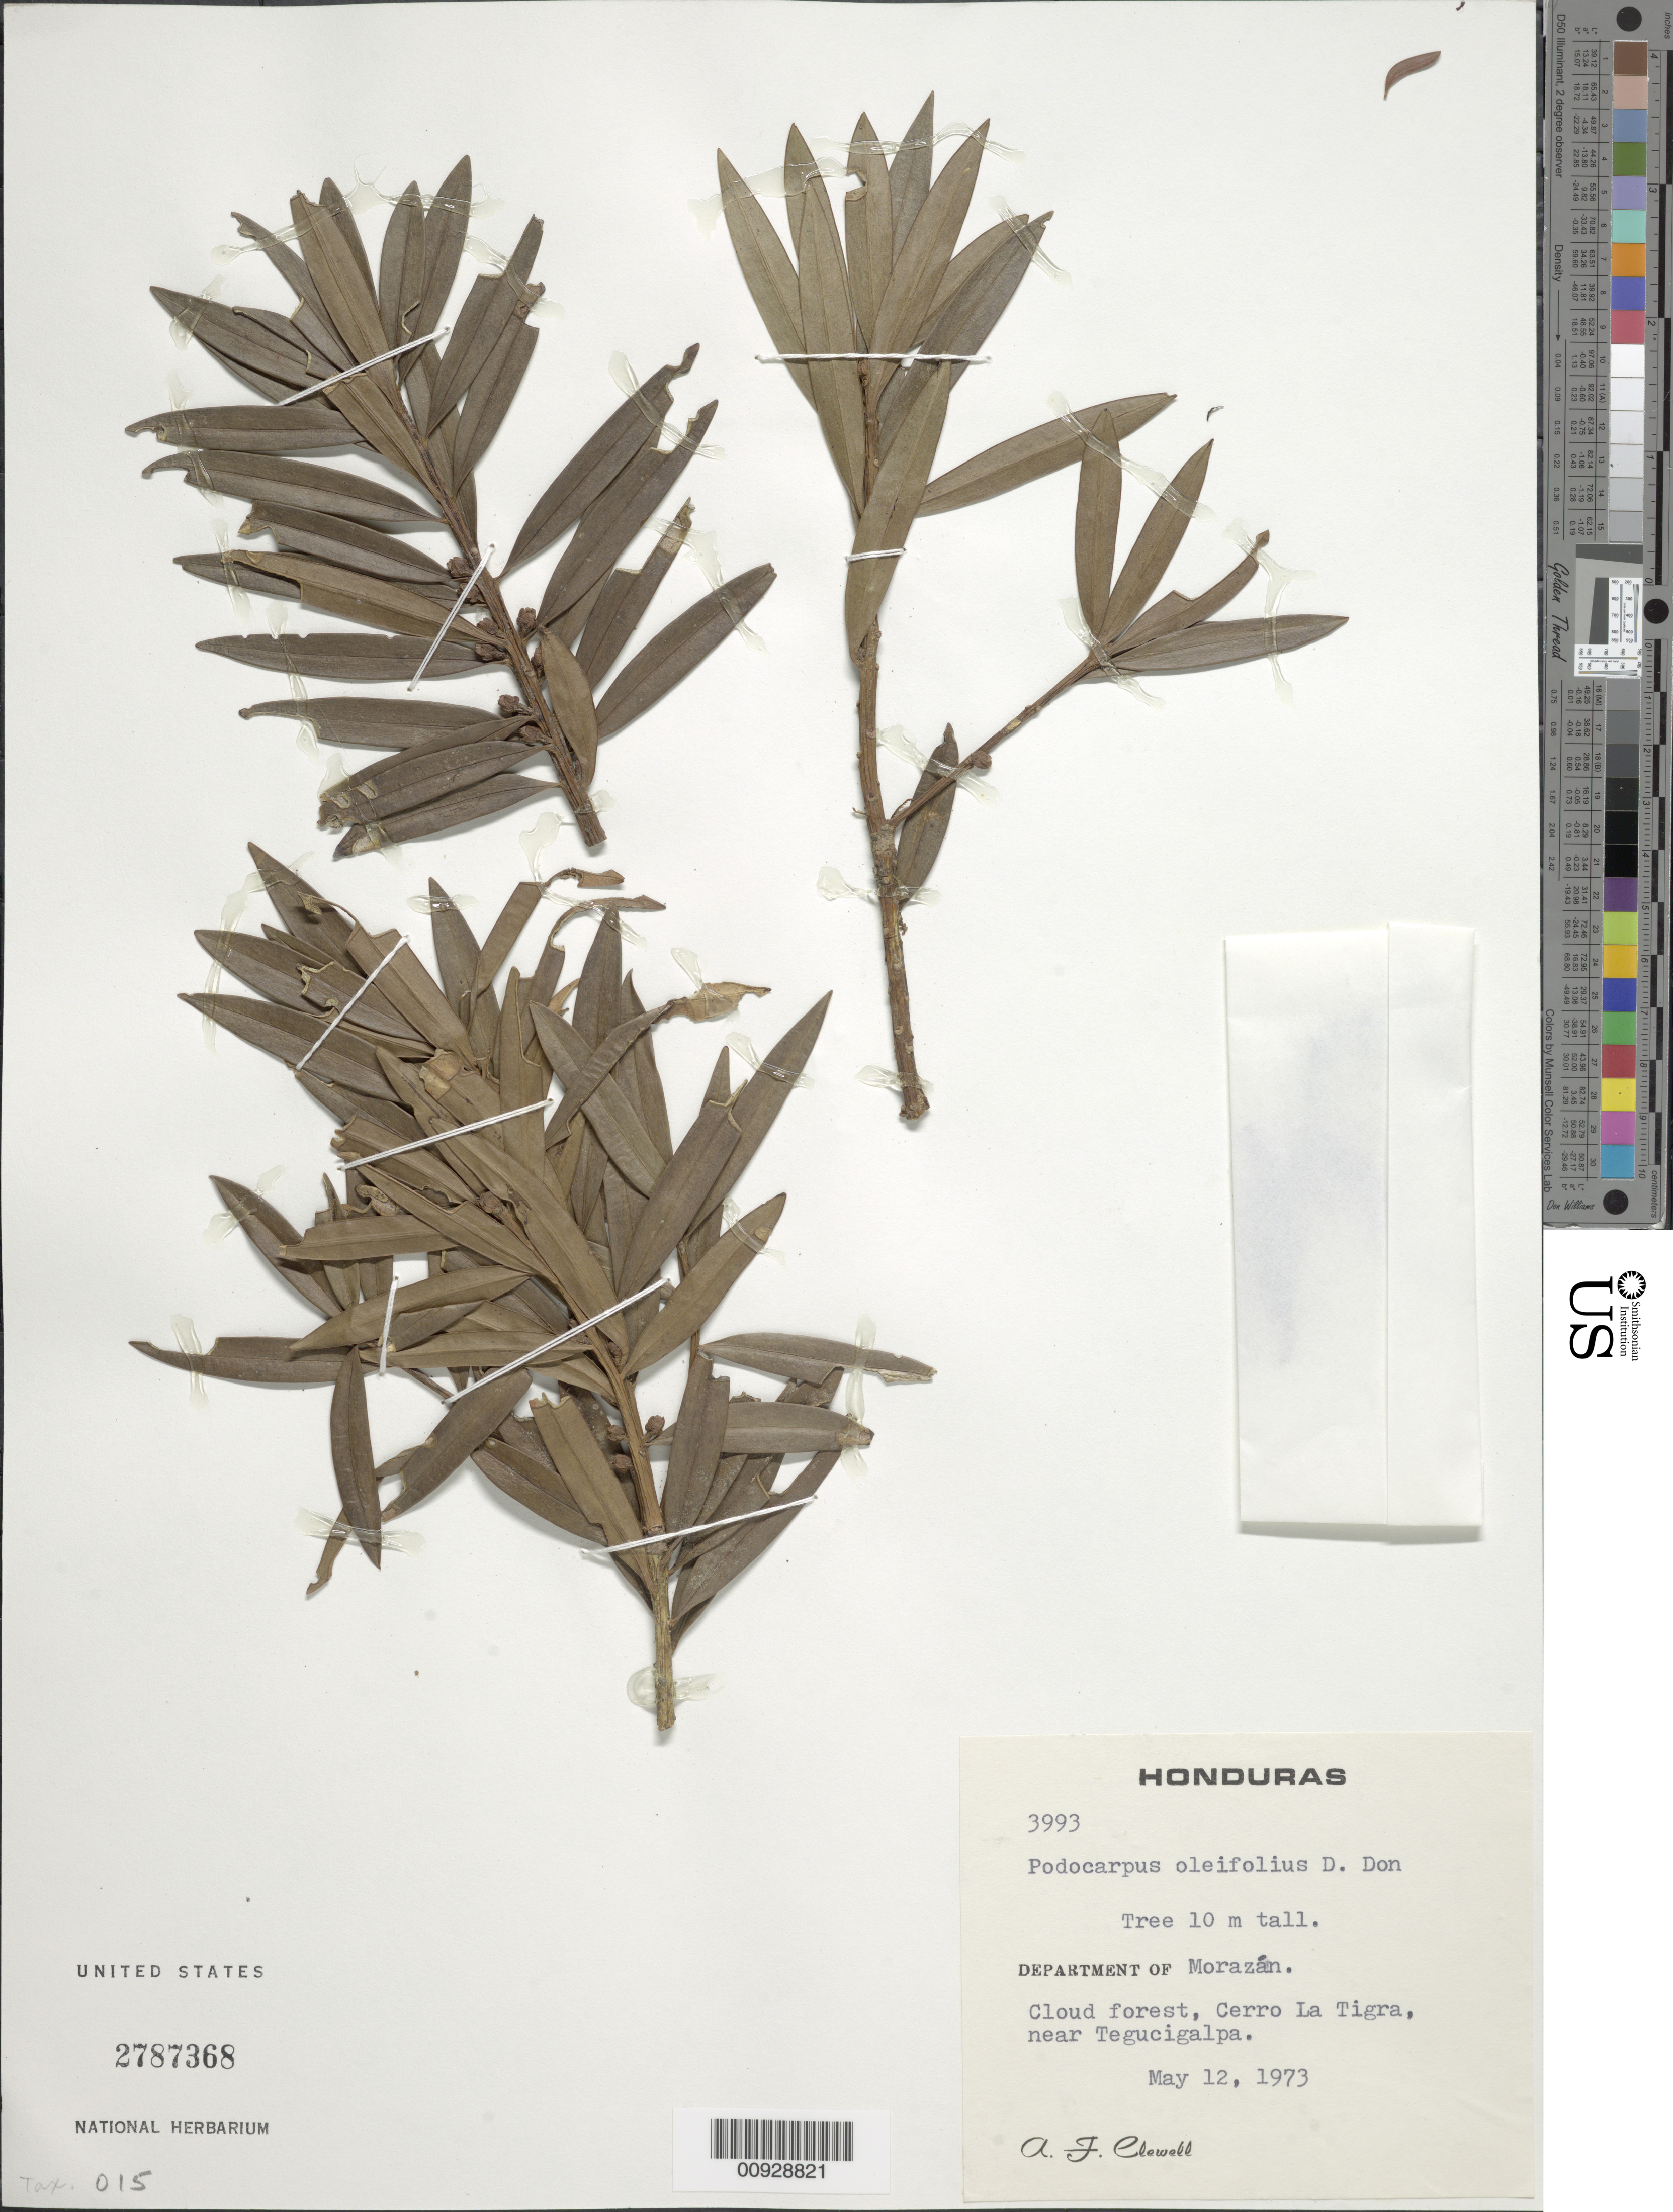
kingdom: Plantae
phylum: Tracheophyta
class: Pinopsida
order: Pinales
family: Podocarpaceae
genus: Podocarpus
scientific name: Podocarpus oleifolius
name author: D. Don ex Lamb.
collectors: A. Clewell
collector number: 3993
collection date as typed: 12 May 1973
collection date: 1973-05-12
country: Honduras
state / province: Fco. Morazán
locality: Department of Morazán: Cerro La Tigra, near Tegucigalpa.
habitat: Cloud forest.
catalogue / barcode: US 2787368